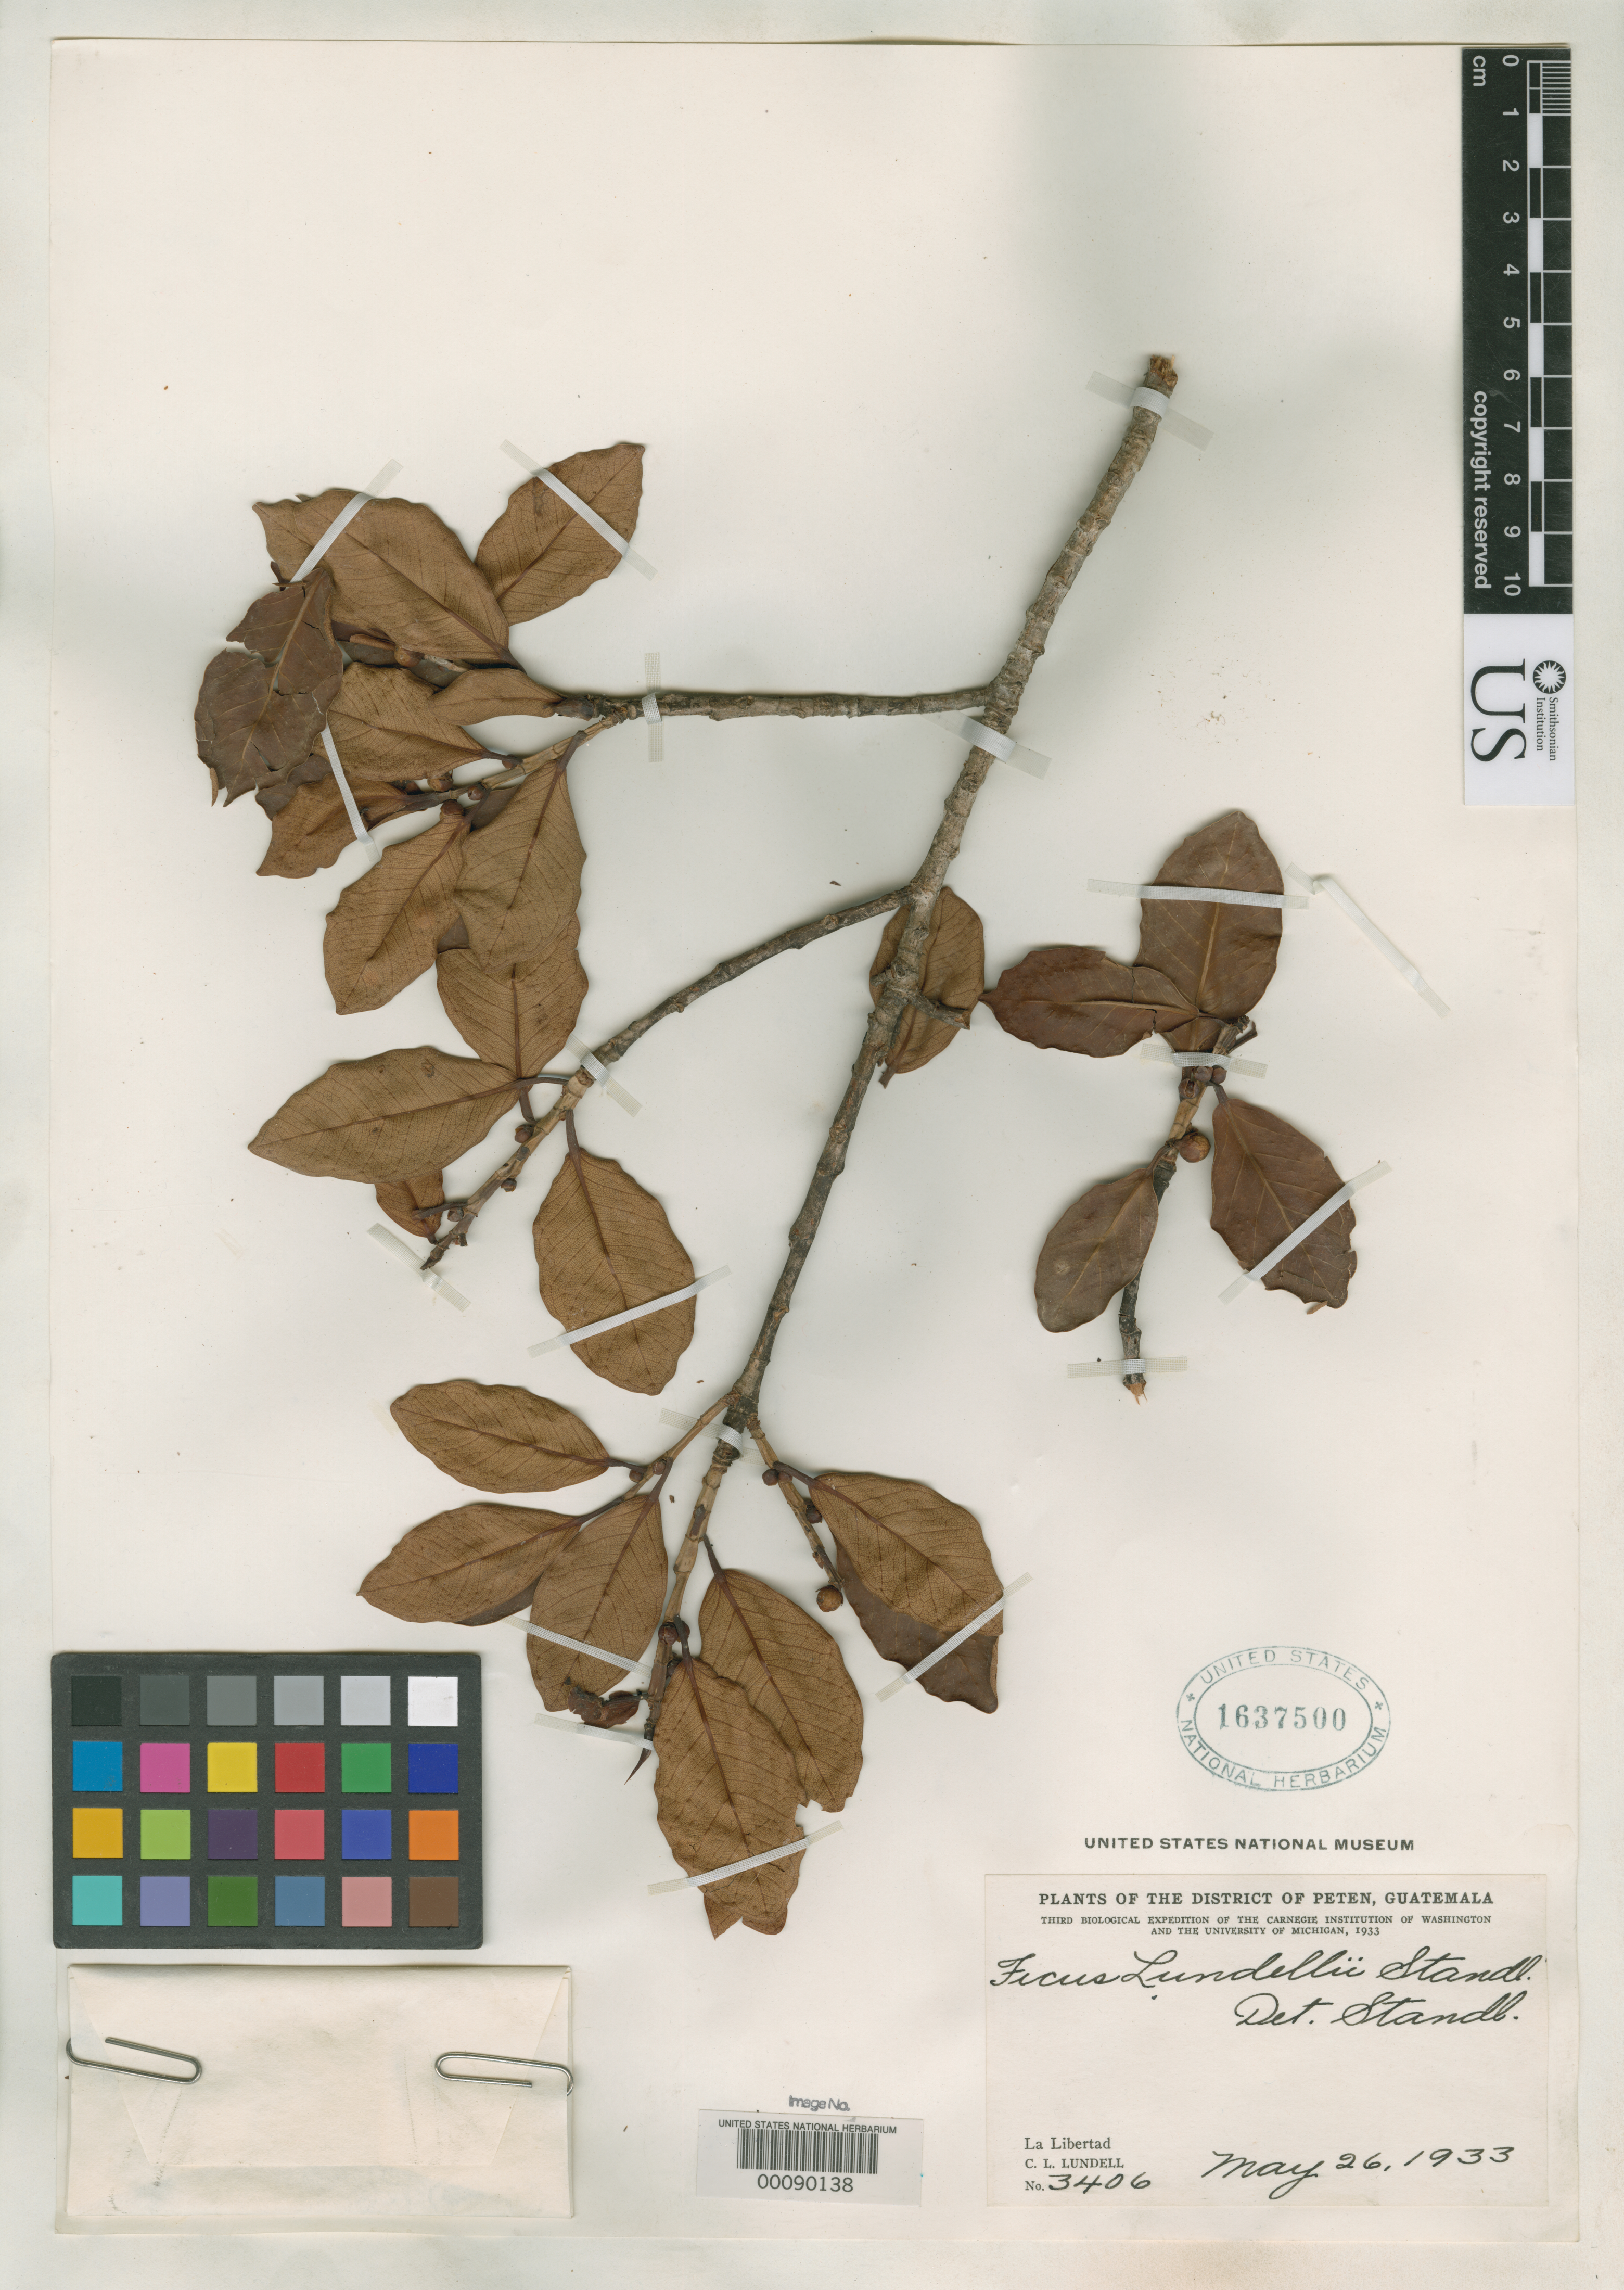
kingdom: Plantae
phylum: Tracheophyta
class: Magnoliopsida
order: Rosales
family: Moraceae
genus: Ficus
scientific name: Ficus lundellii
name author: Standl.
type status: Isotype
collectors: C. L. Lundell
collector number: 3406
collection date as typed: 26 May 1933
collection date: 1933-05-26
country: Guatemala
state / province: El Petén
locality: La Libertad.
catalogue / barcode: US 1637500